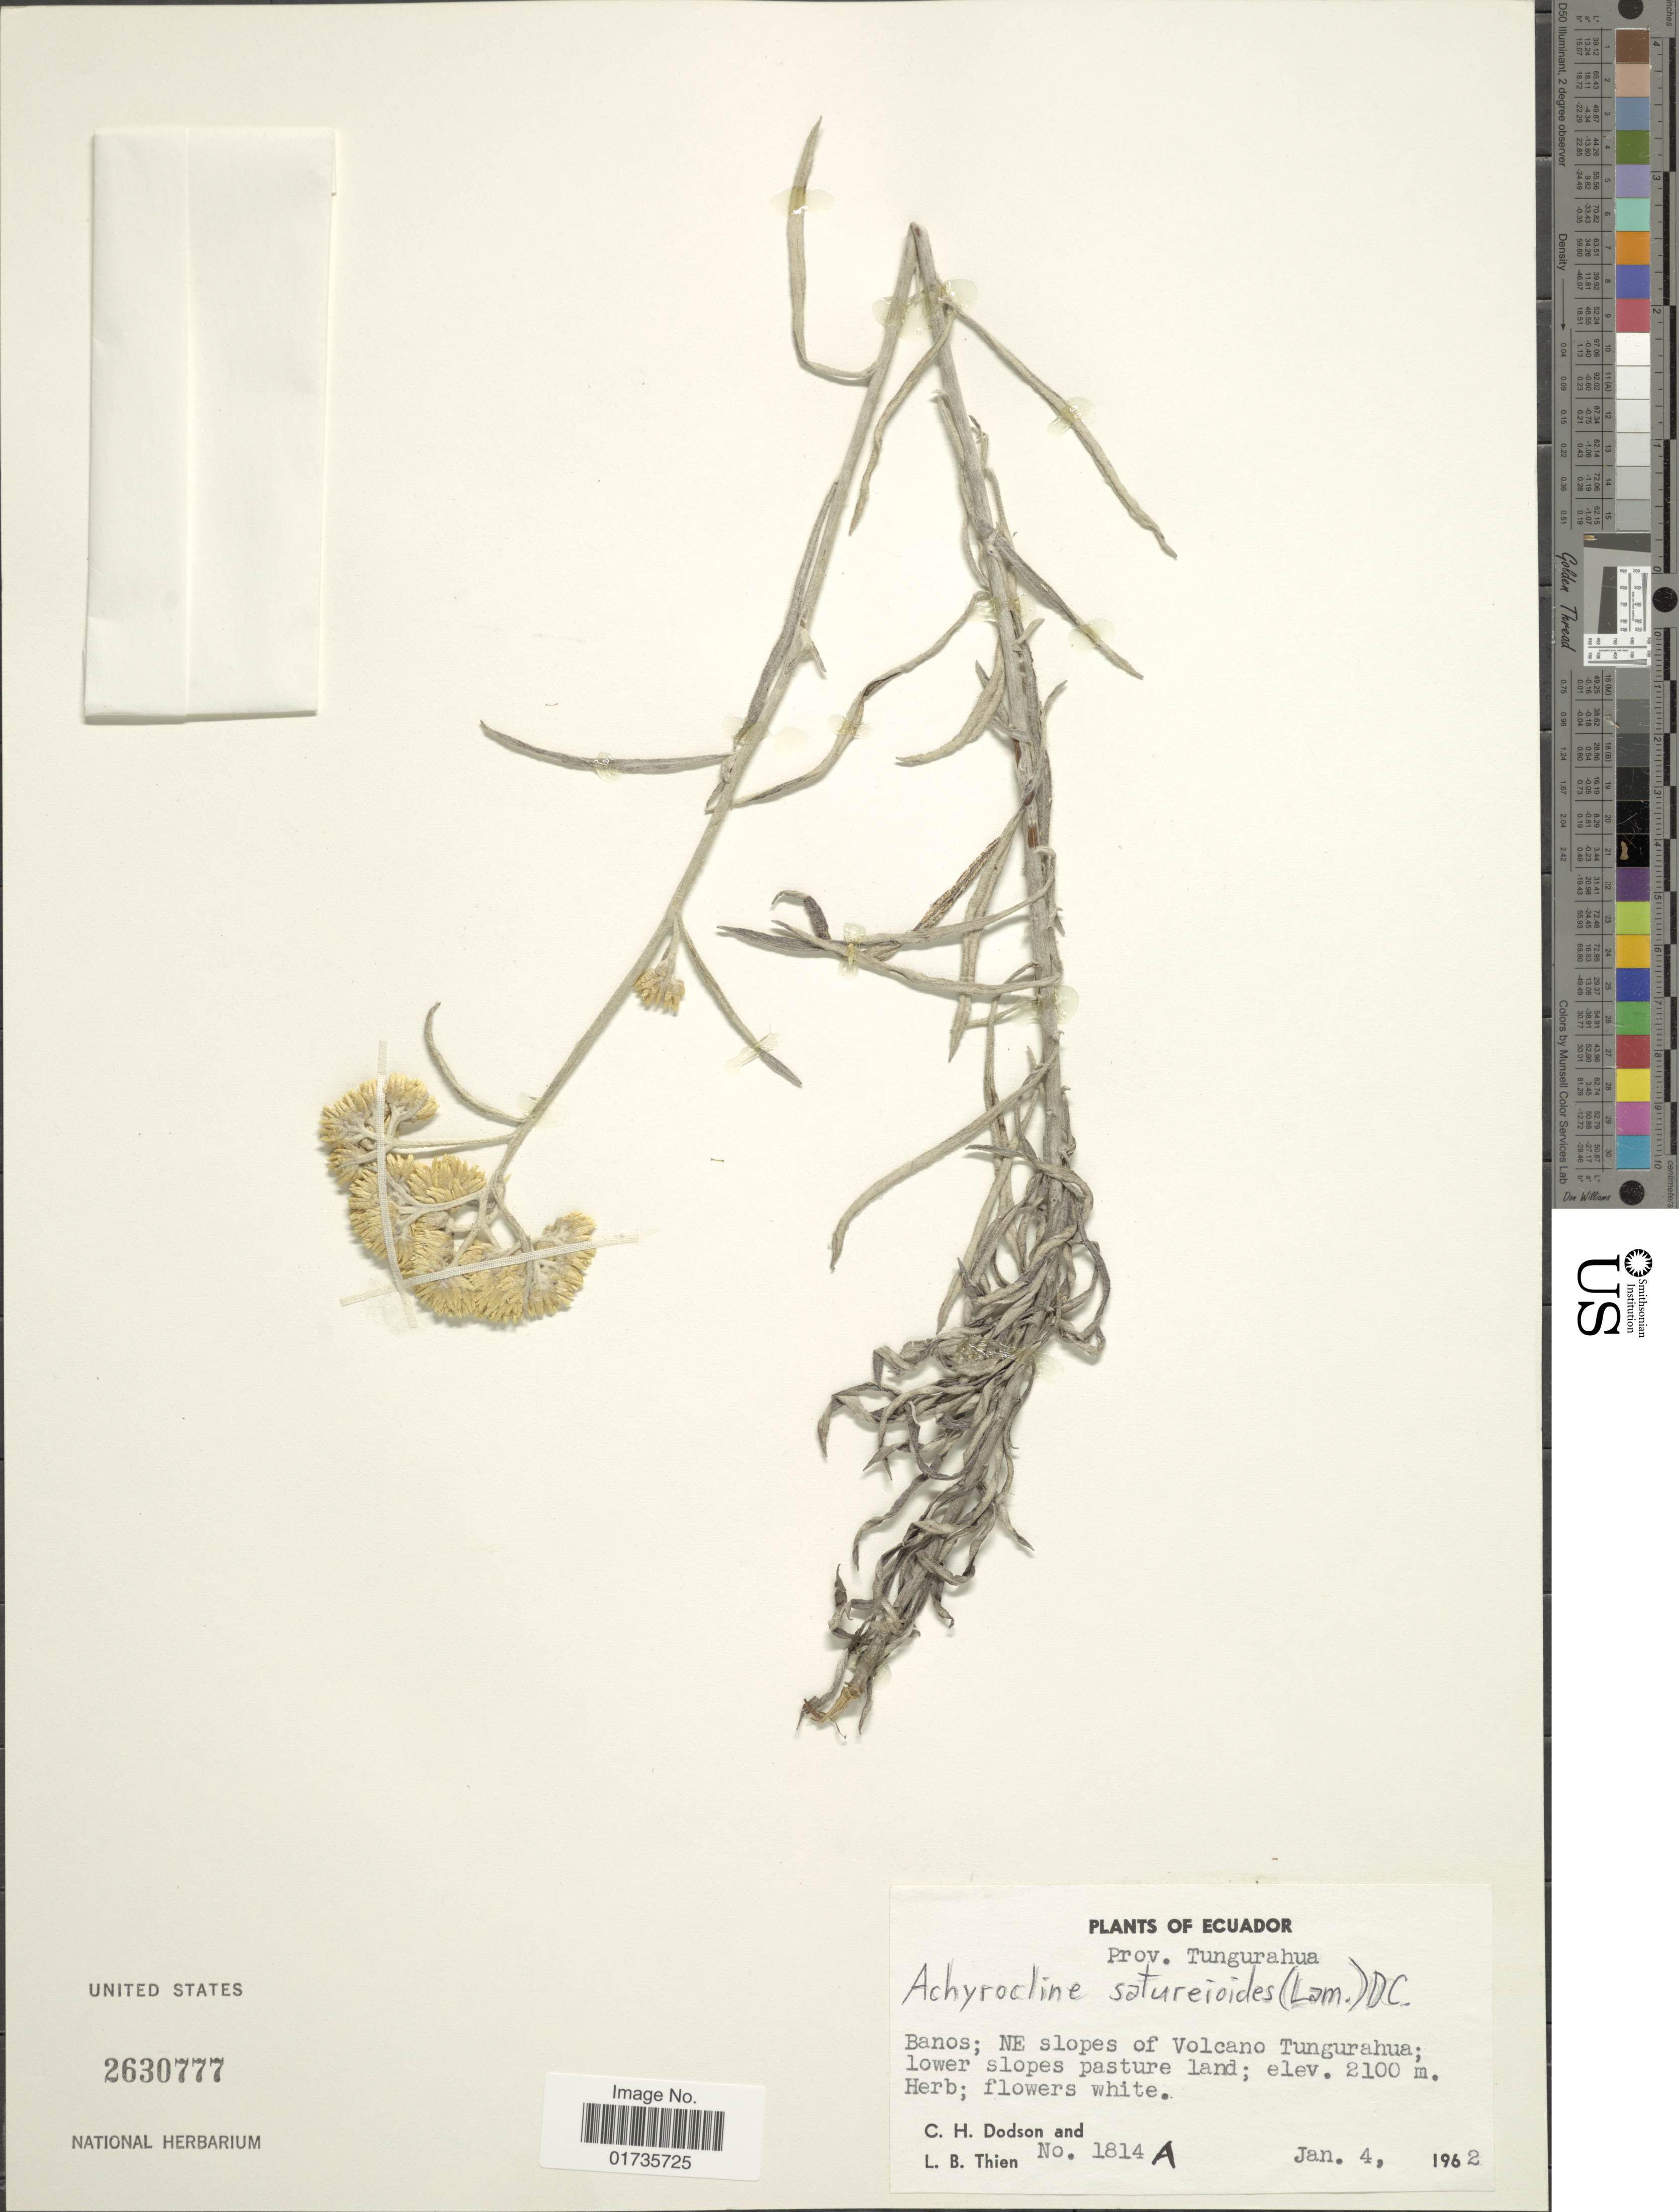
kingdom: Plantae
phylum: Tracheophyta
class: Magnoliopsida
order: Asterales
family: Asteraceae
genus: Achyrocline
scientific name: Achyrocline satureioides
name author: (Lam.) DC.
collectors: C. H. Dodson & L. Thien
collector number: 1814A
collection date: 1962-01-04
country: Ecuador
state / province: Tungurahua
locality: Banos; NE slopes of Volcaono Tungurahua; lower slopes pasture land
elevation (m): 2100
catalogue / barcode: US 2630777